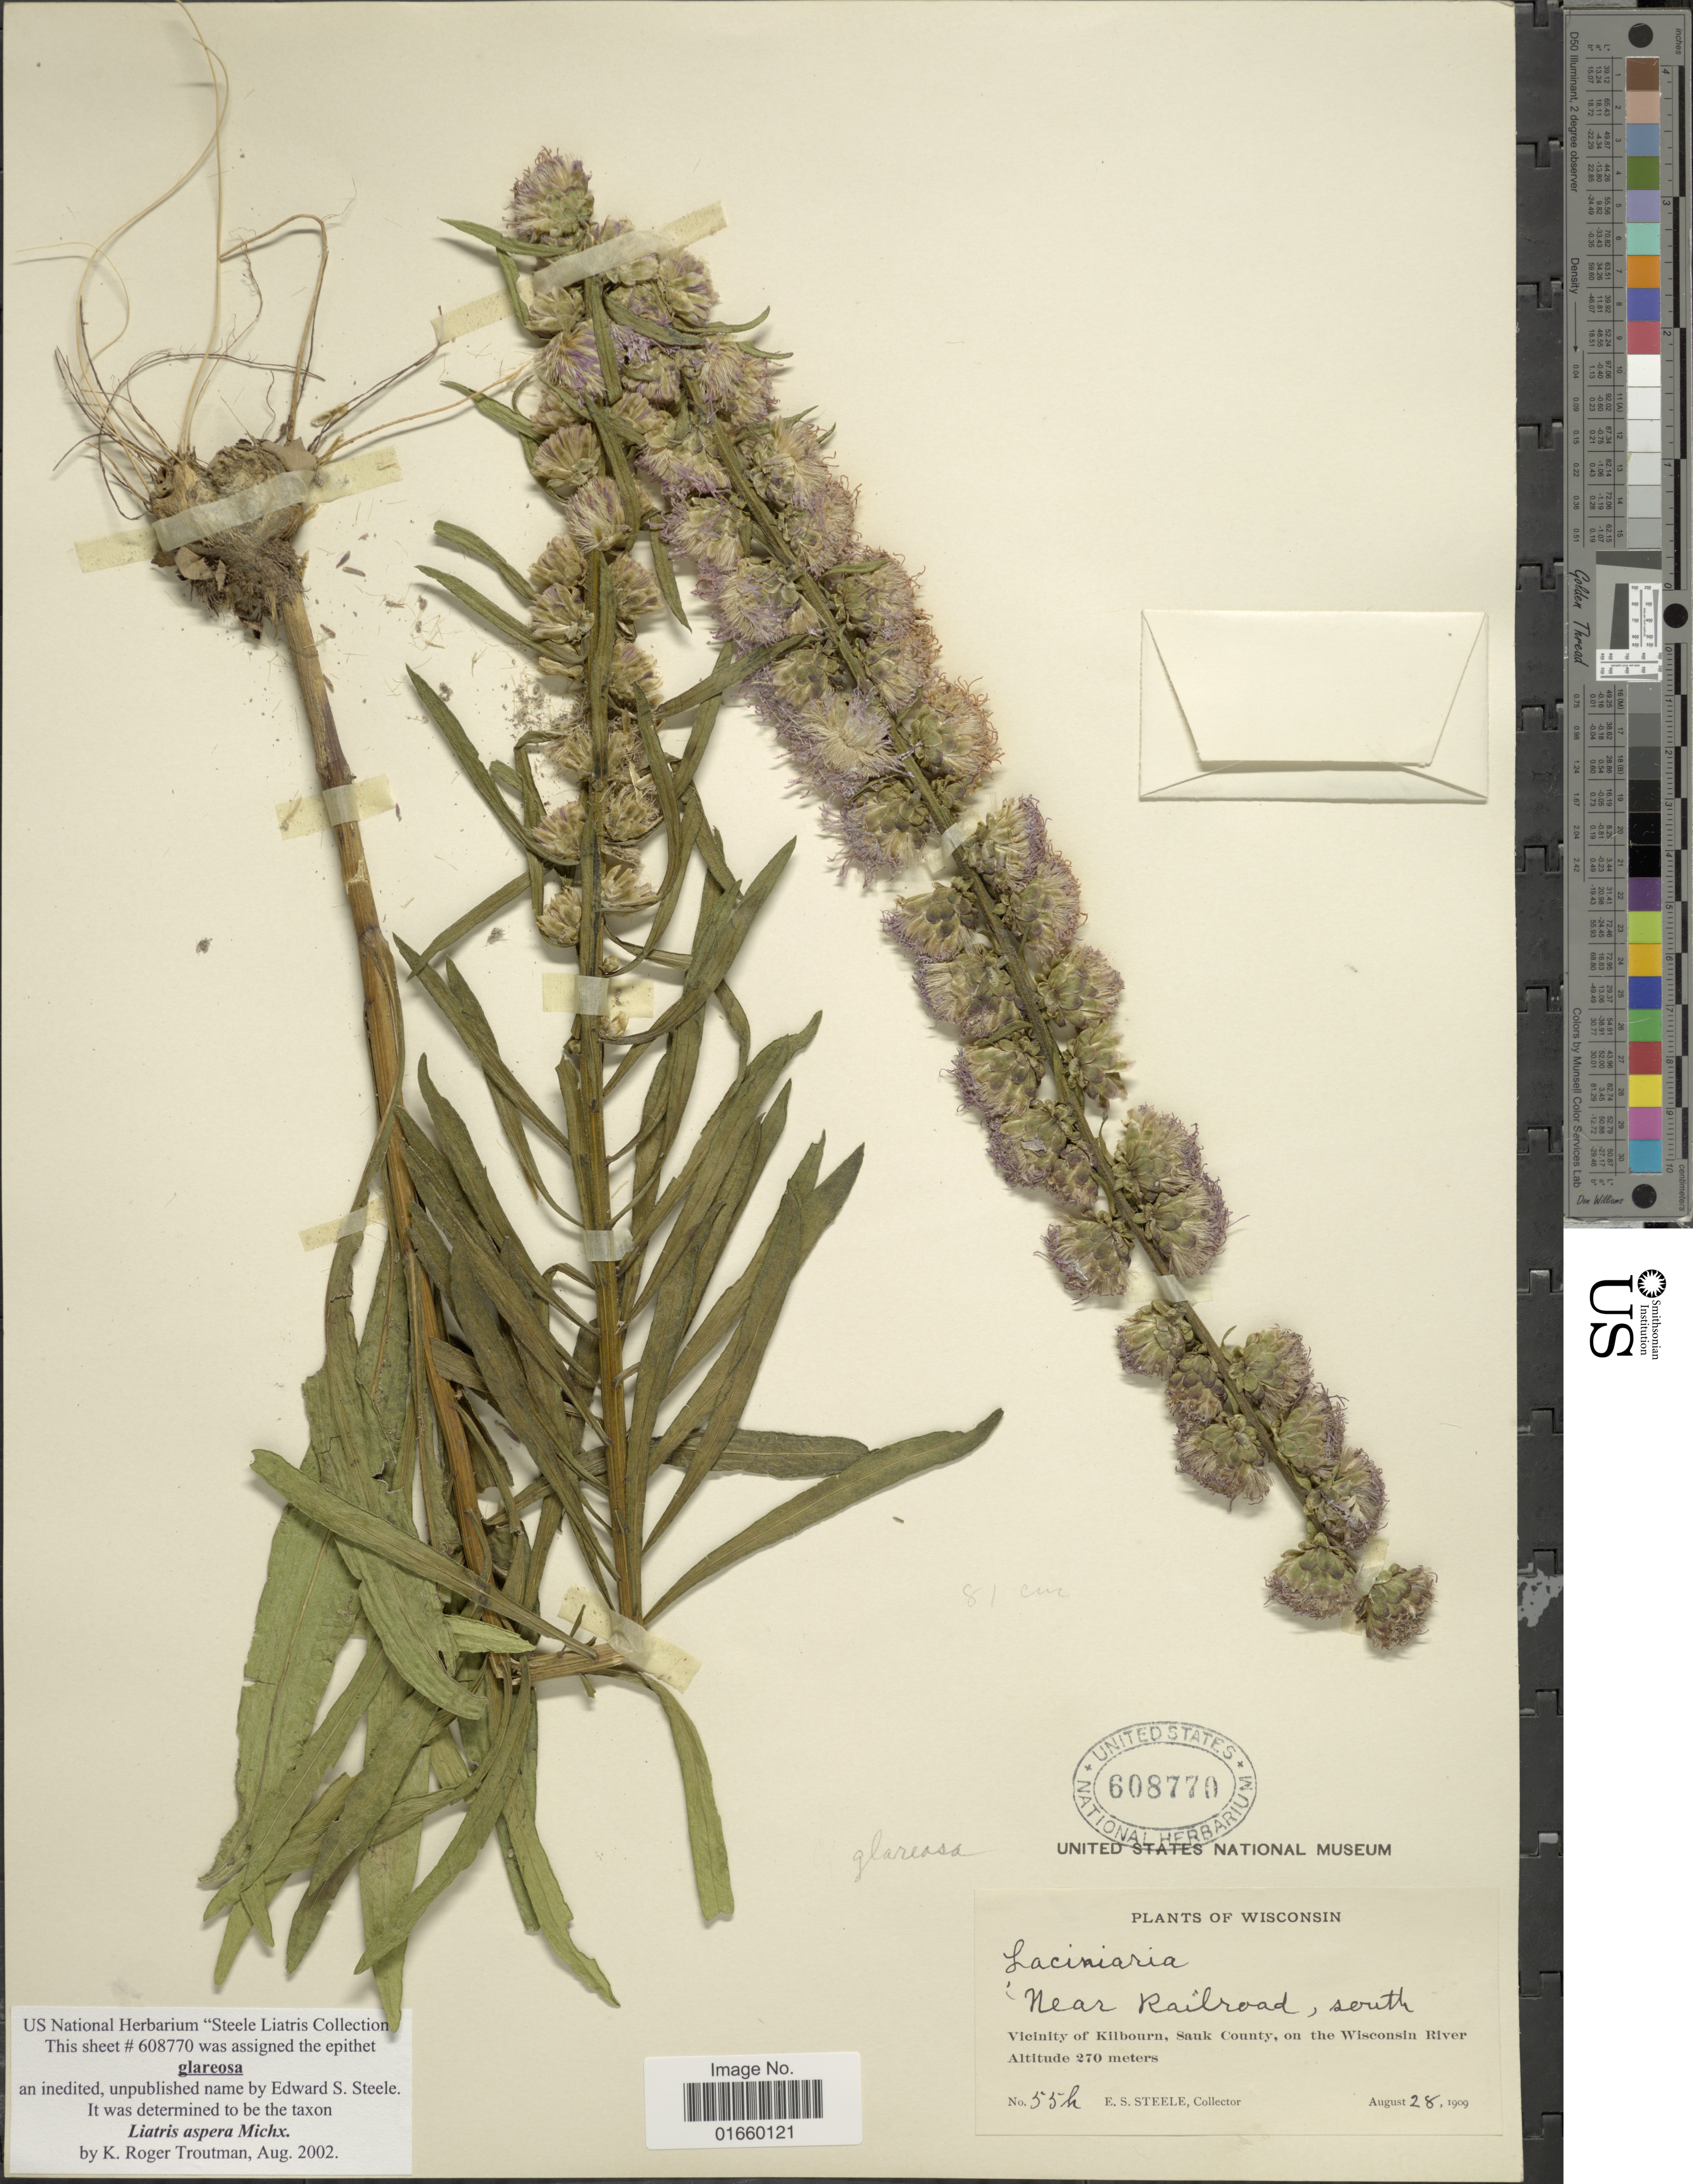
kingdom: Plantae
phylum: Tracheophyta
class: Magnoliopsida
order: Asterales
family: Asteraceae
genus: Liatris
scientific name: Liatris aspera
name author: Michx.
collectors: E. Steele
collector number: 55h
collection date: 1909-08-28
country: United States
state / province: Wisconsin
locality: Near Railroad, south, vicinity of Kilbourn, Sauk County, on the Wisconsin River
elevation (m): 270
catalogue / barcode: US 608770